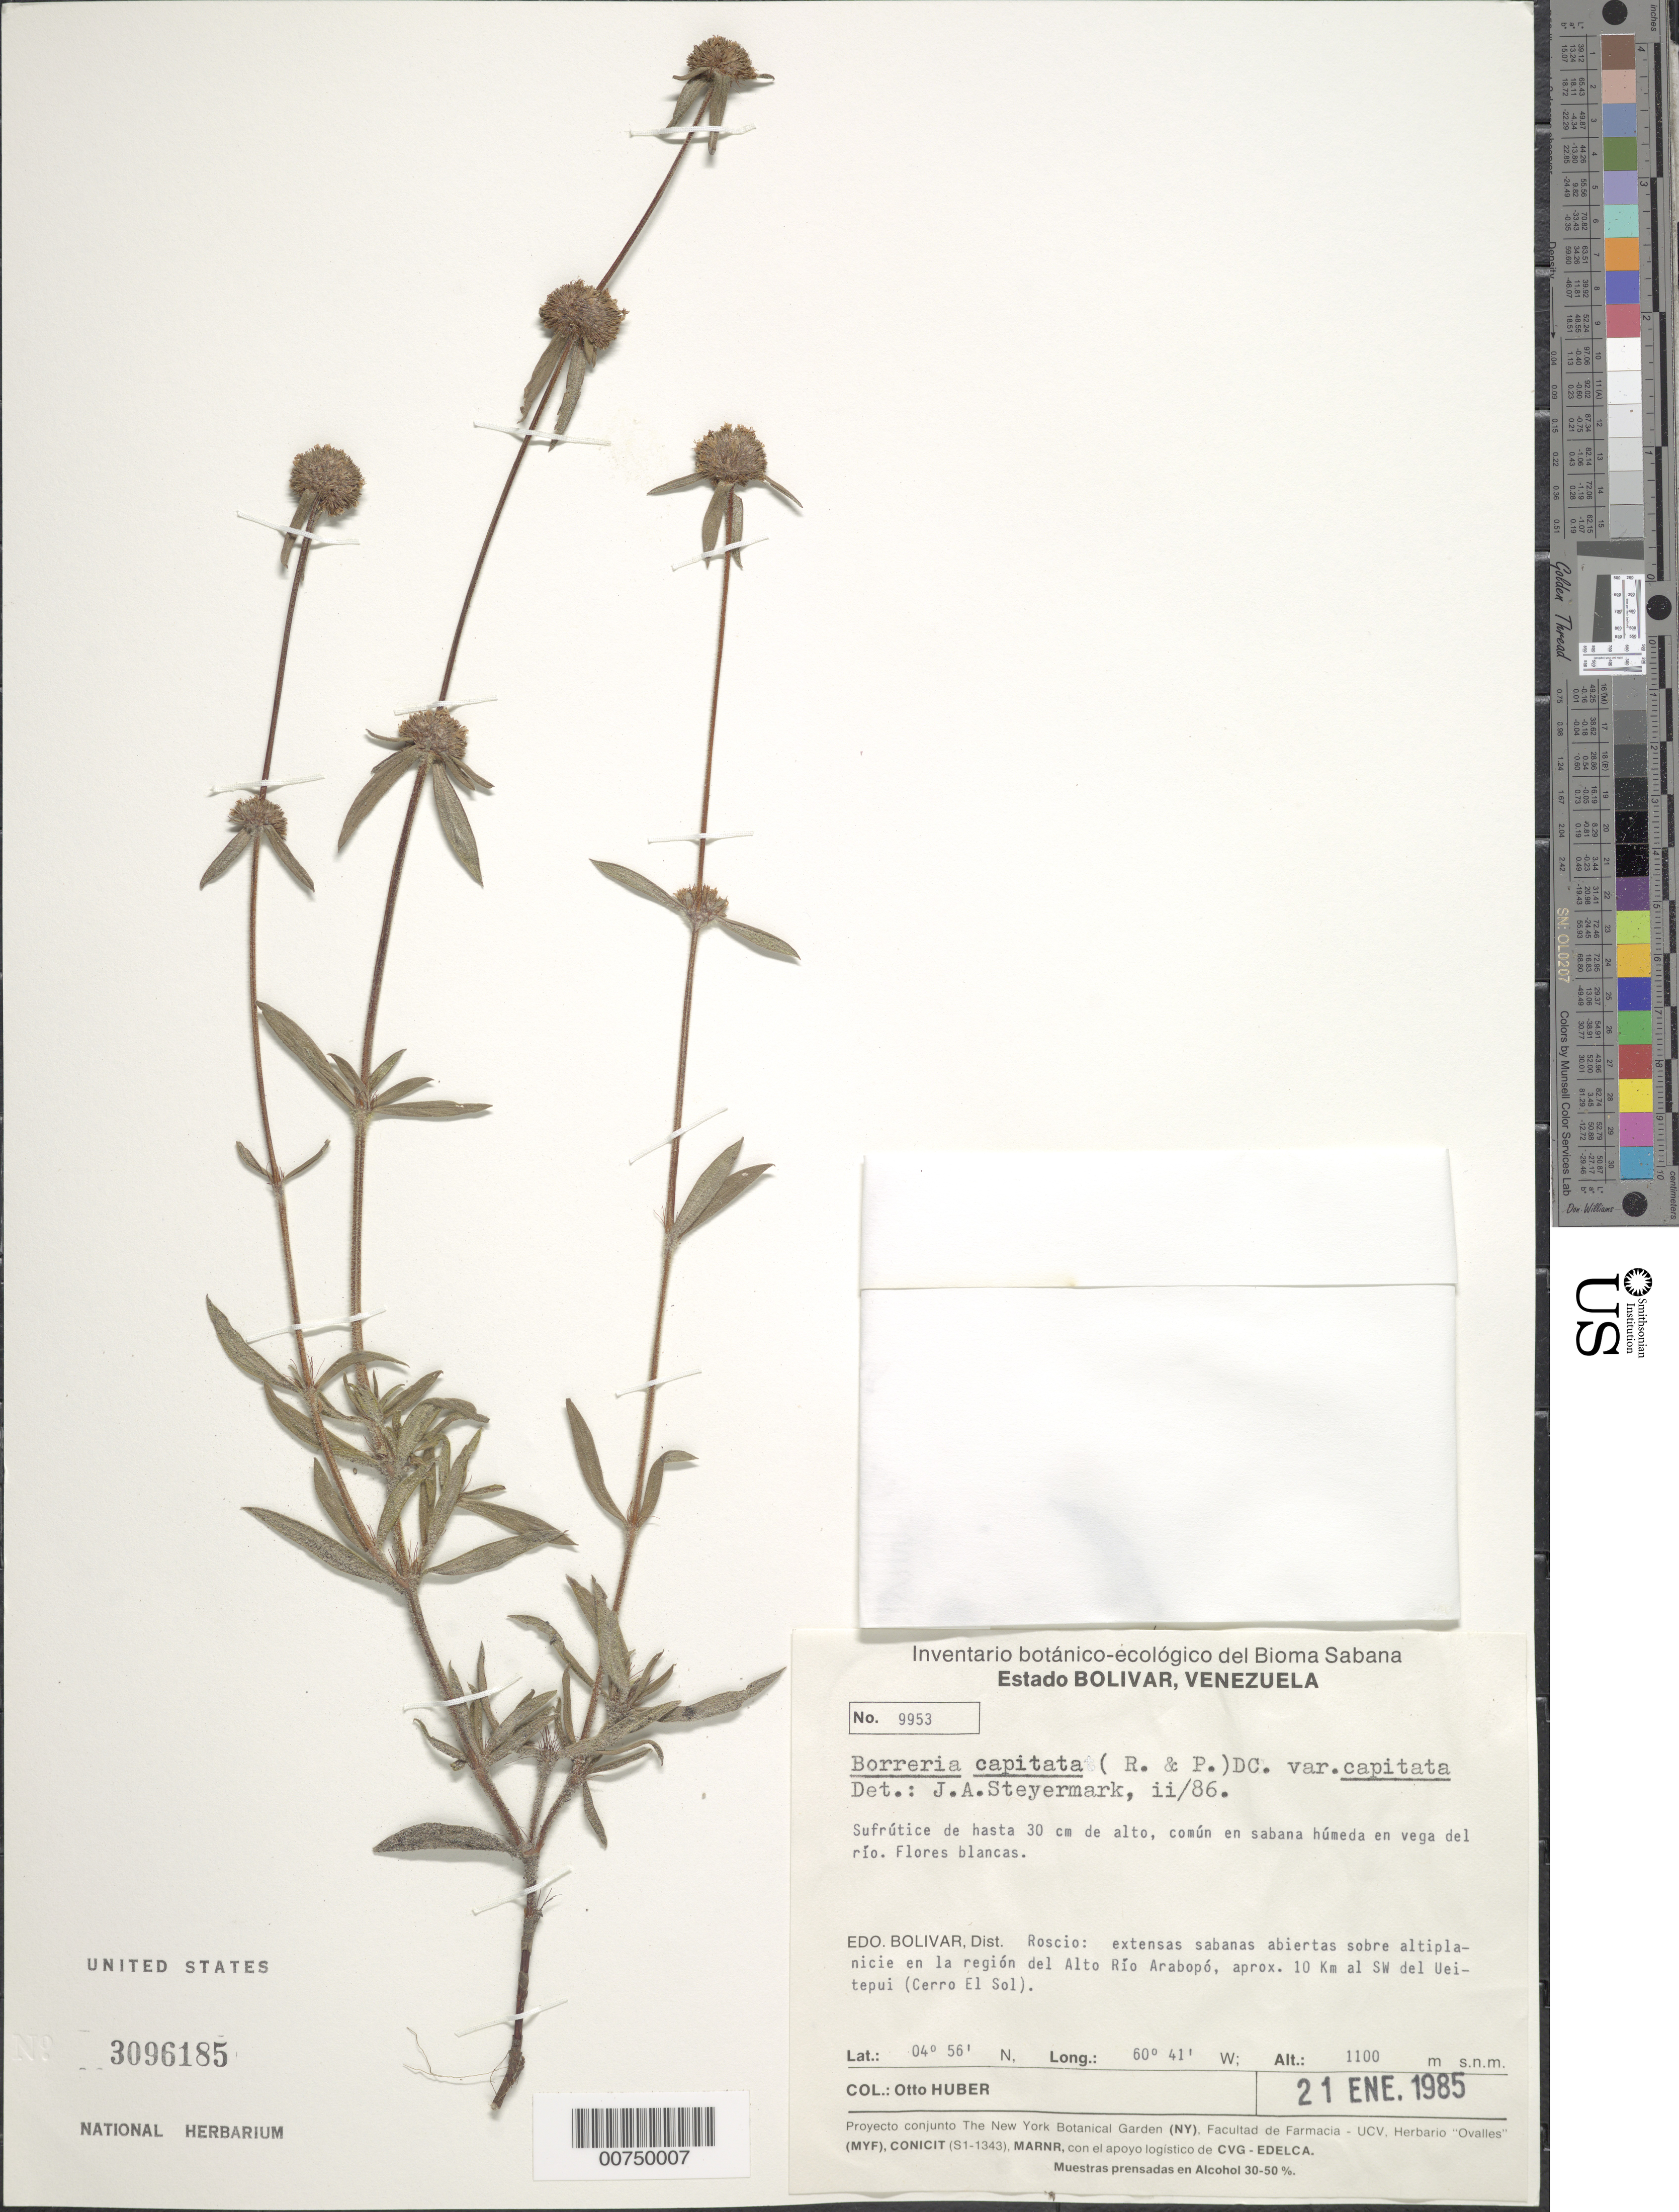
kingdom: Plantae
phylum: Tracheophyta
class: Magnoliopsida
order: Gentianales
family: Rubiaceae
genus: Borreria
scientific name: Borreria capitata var. capitata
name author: (Ruiz & Pav.) DC.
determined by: Steyermark, Julian A., (VEN)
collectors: O. Huber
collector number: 9953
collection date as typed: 21-Jan-85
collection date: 1985-01-21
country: Venezuela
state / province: Bolívar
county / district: Roscio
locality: Alto Río Arabapó, 10 km SW del Ueitepuí (Cerro El Sol)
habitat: Sabana húmeda en la vega del rio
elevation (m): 1100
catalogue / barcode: US 3096185